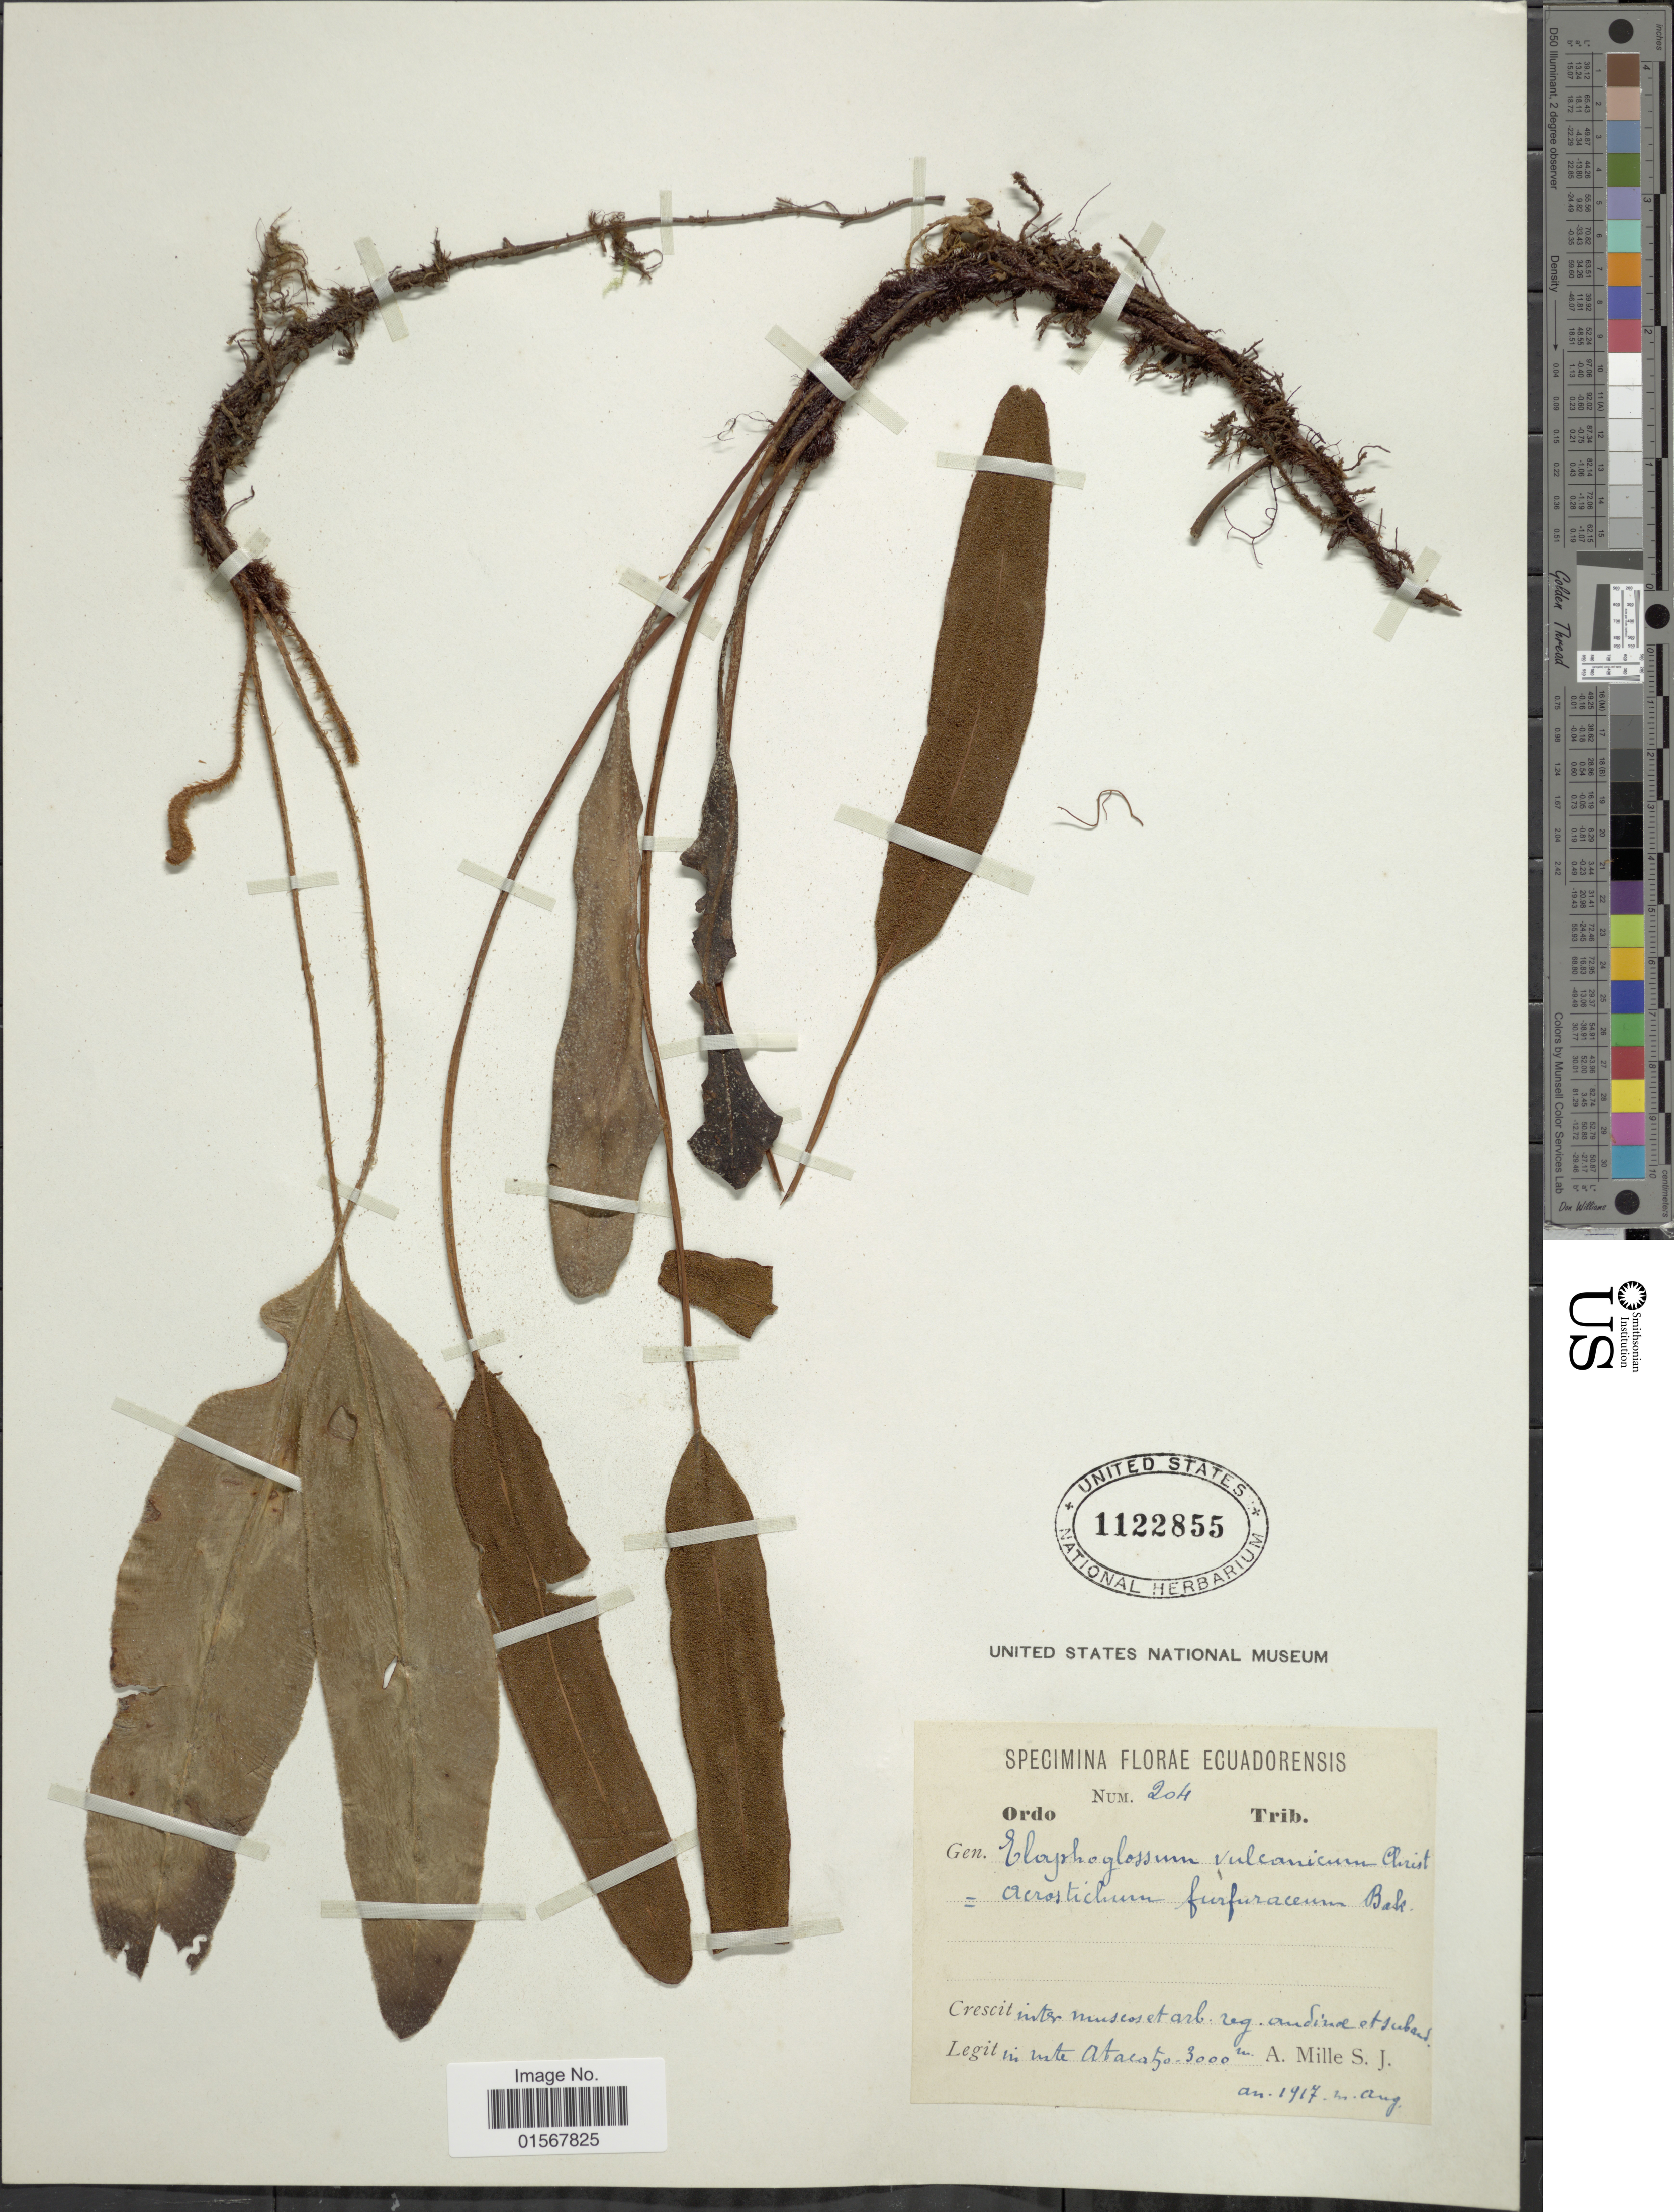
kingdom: Plantae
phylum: Tracheophyta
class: Polypodiopsida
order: Polypodiales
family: Dryopteridaceae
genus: Elaphoglossum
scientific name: Elaphoglossum vulcanicum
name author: Christ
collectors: A. Mille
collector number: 204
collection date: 1917-08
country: Ecuador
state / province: Pichincha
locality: Mt. Atacazo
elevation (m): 3000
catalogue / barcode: US 1122855